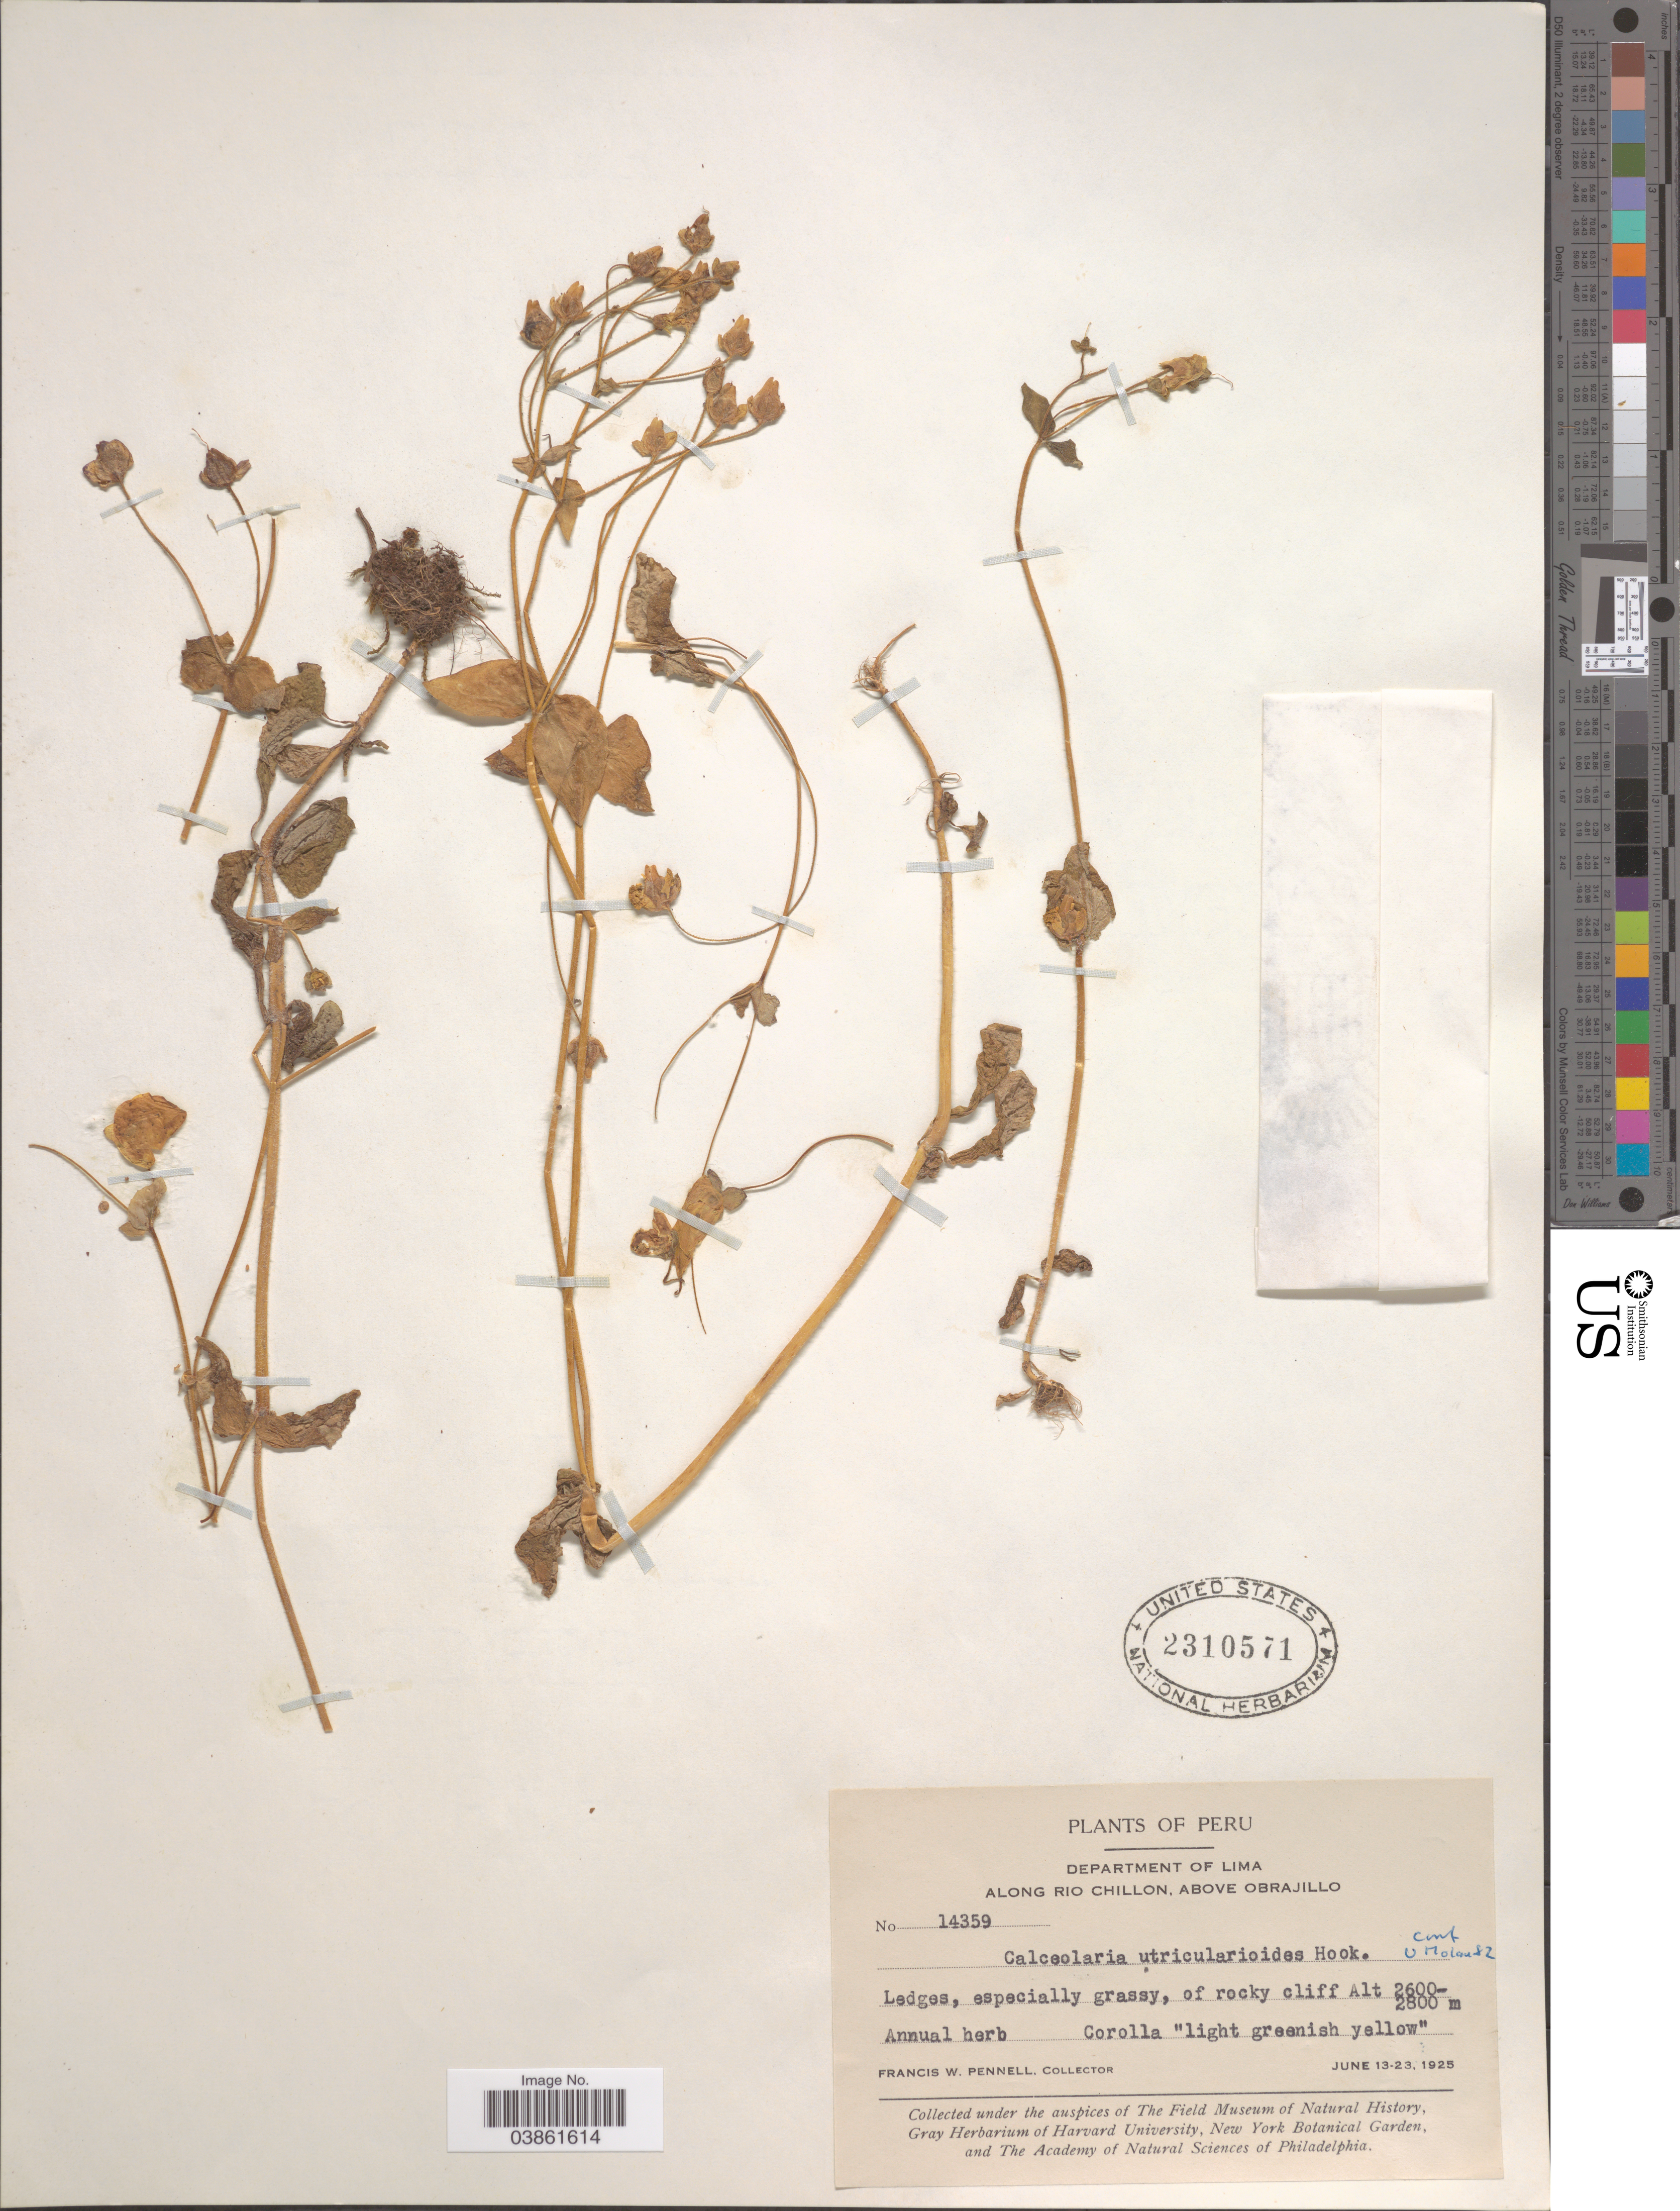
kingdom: Plantae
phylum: Tracheophyta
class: Magnoliopsida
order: Lamiales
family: Calceolariaceae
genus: Calceolaria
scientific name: Calceolaria utricularioides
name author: Hook. ex Benth.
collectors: F. W. Pennell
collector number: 14359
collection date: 1925-06-13/1925-06-23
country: Peru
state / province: Lima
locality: Department of Lima. Along Rio Chillon, above Obrajillo.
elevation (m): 2600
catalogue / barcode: US 2310571